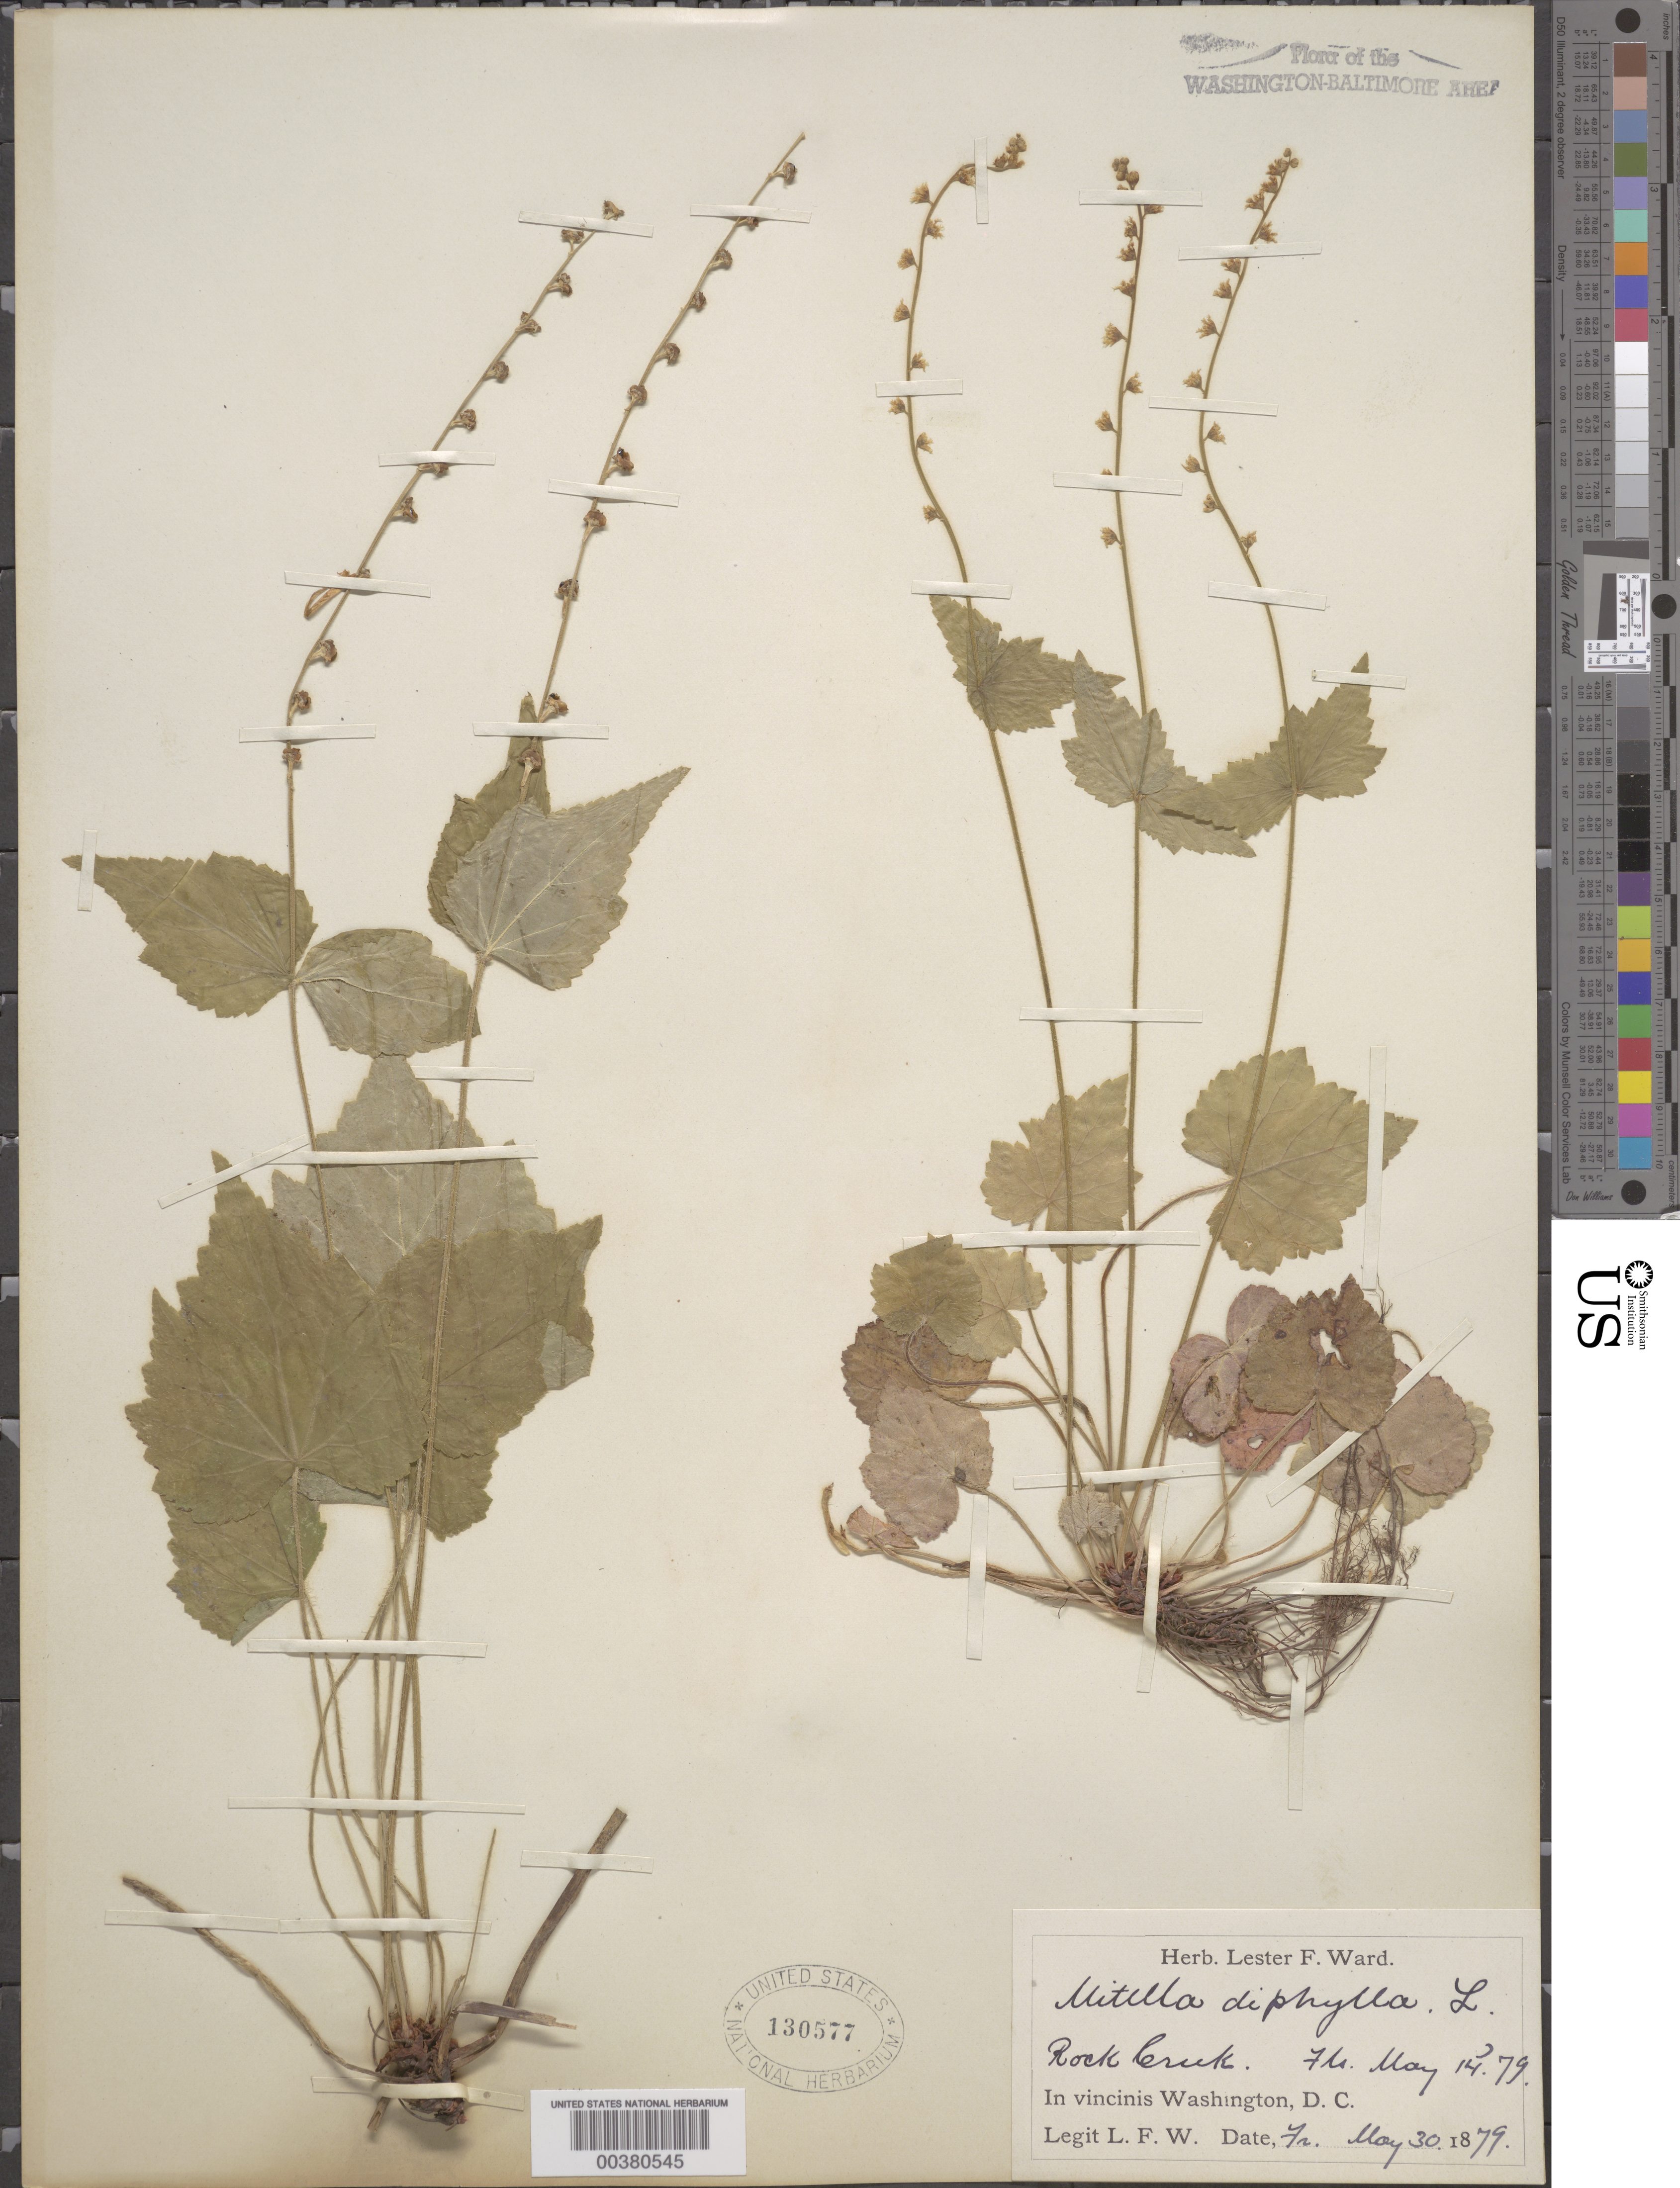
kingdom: Plantae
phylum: Tracheophyta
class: Magnoliopsida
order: Saxifragales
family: Saxifragaceae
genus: Mitella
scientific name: Mitella diphylla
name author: L.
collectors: L. F. Ward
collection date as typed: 14 May 1879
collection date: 1879-05-14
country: United States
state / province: Maryland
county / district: Montgomery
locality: Rock Creek. Rock Creek Park and Vicinity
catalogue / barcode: US 130577